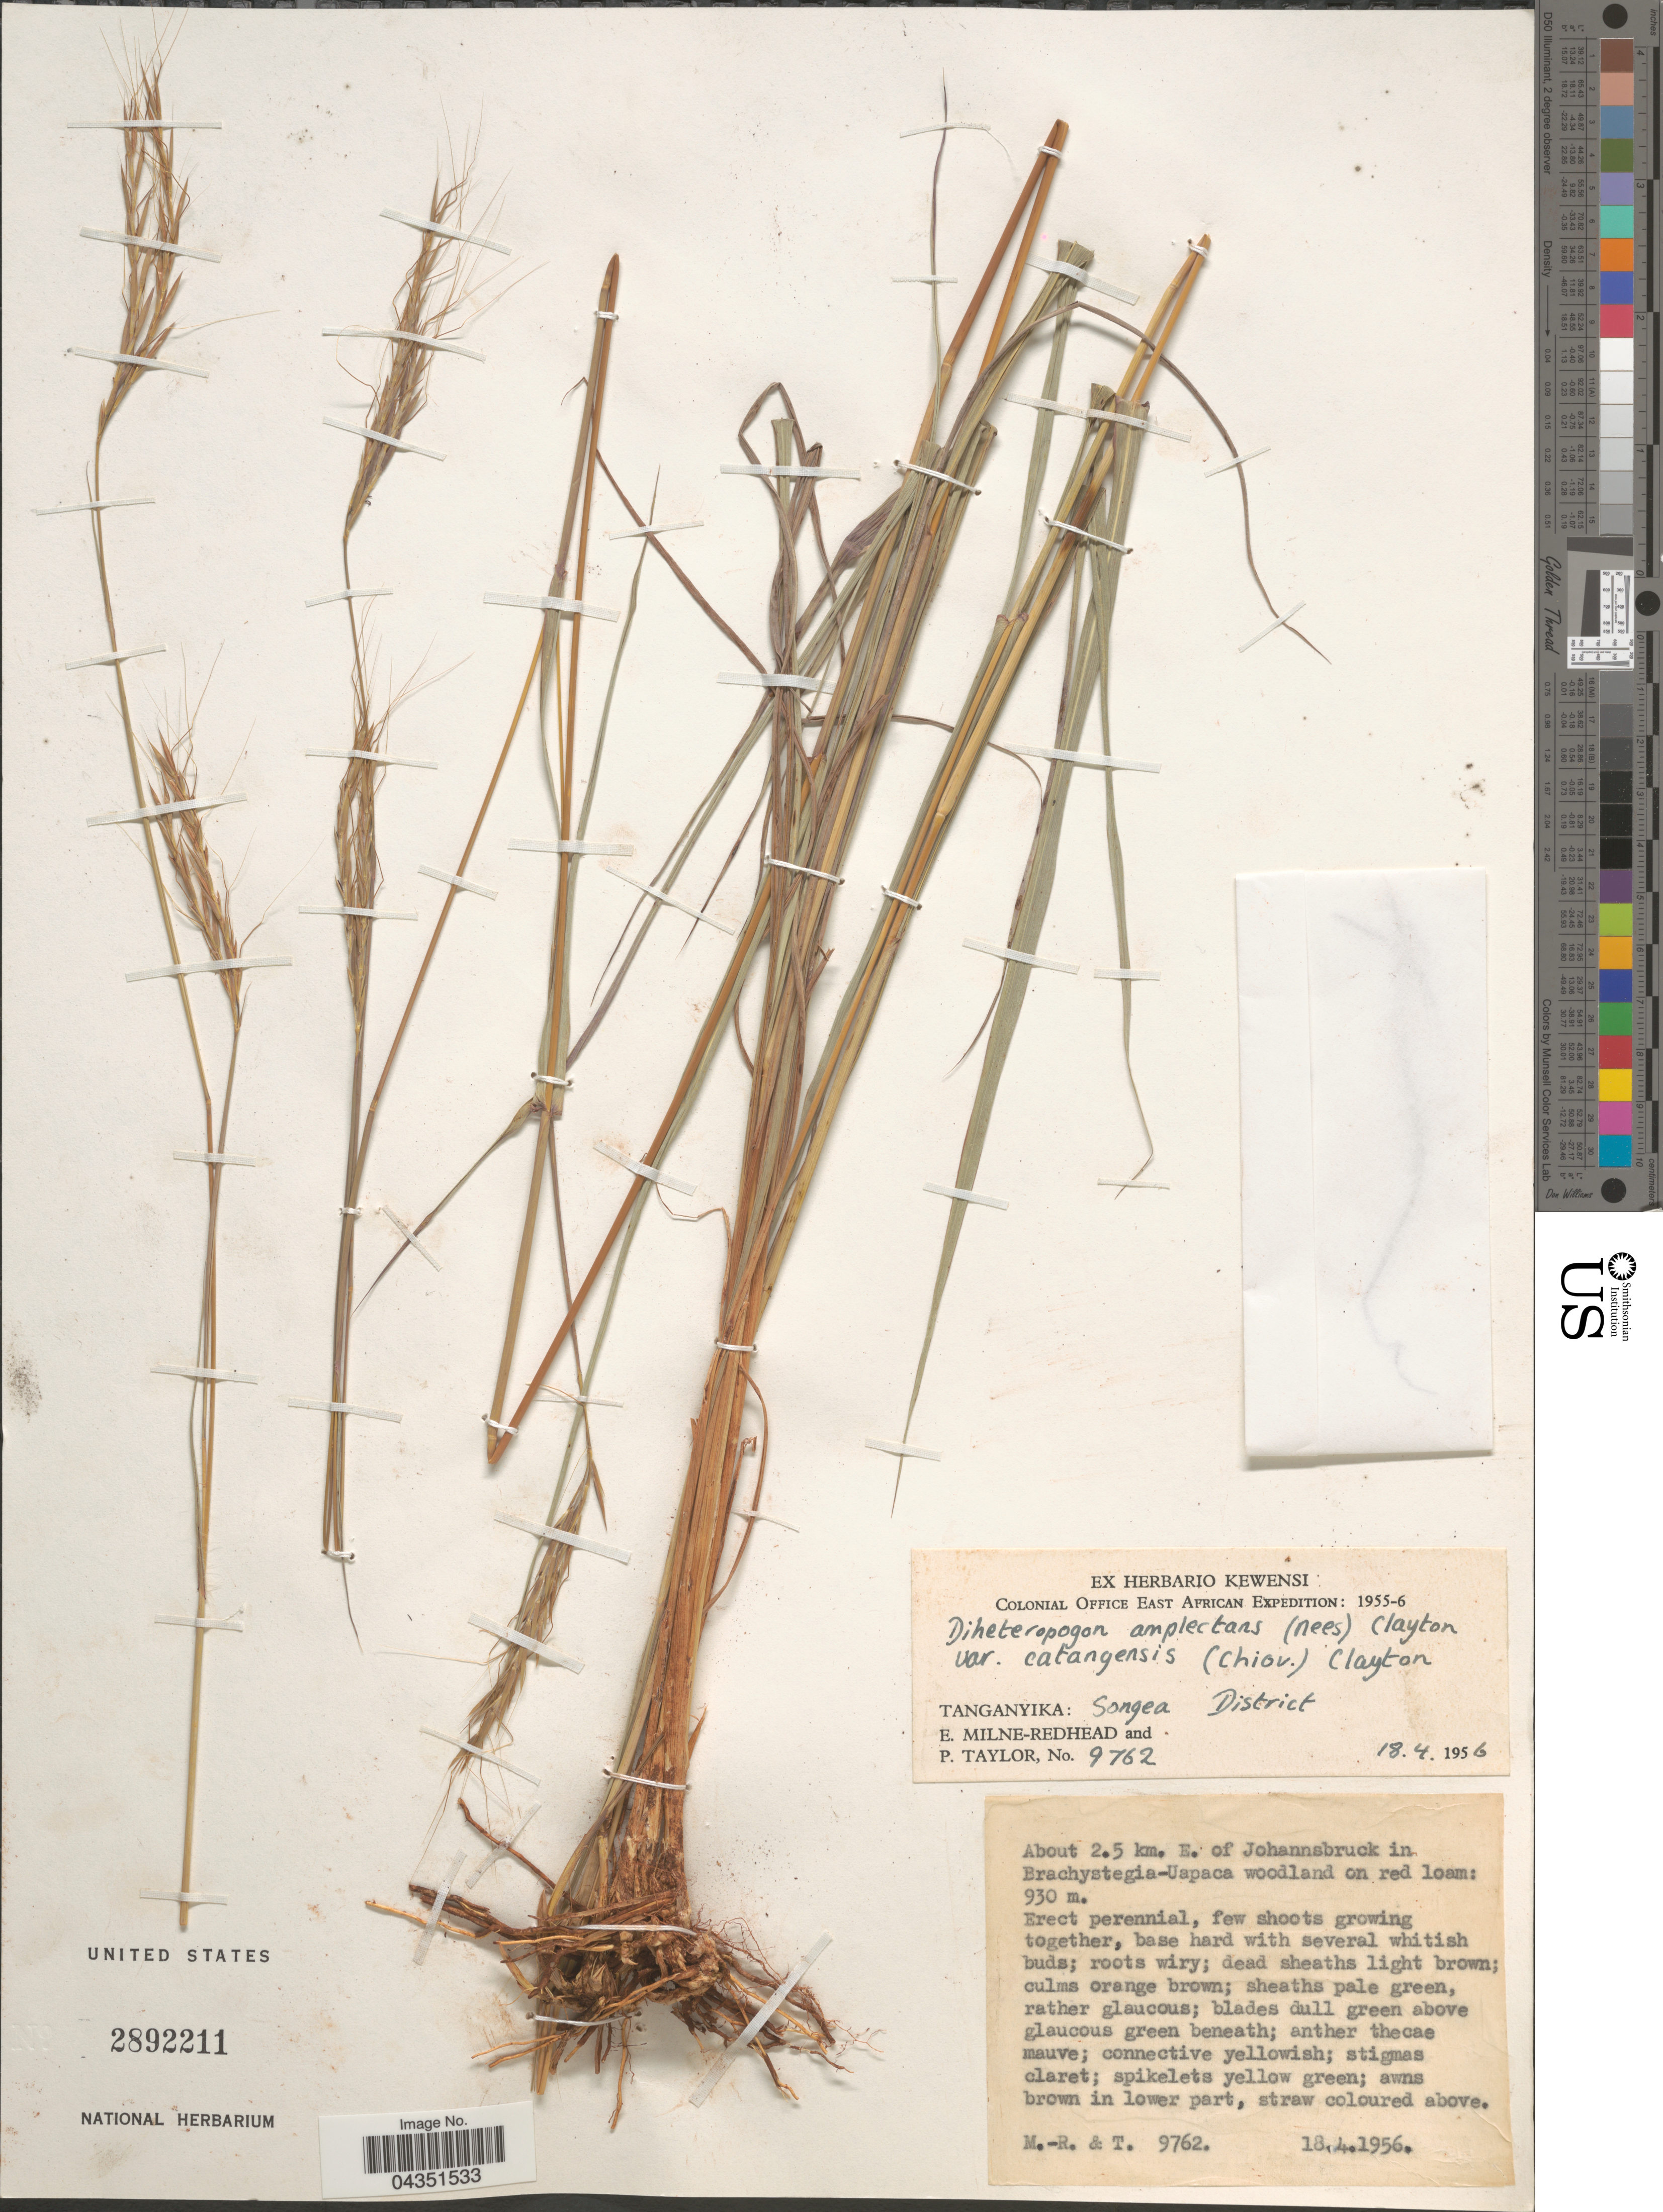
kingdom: Plantae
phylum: Tracheophyta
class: Liliopsida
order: Poales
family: Poaceae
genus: Diheteropogon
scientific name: Diheteropogon catangensis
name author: (Nees) Clayton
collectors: E. W. Milne-Redhead & P. Taylor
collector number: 9762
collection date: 1956-04-18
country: Tanzania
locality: Colonial Office East African Expedition: 1955-6. Tanganyika: Songea District. About 2.5 km. E. of Johannsbruck.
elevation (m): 930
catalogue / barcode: US 2892211